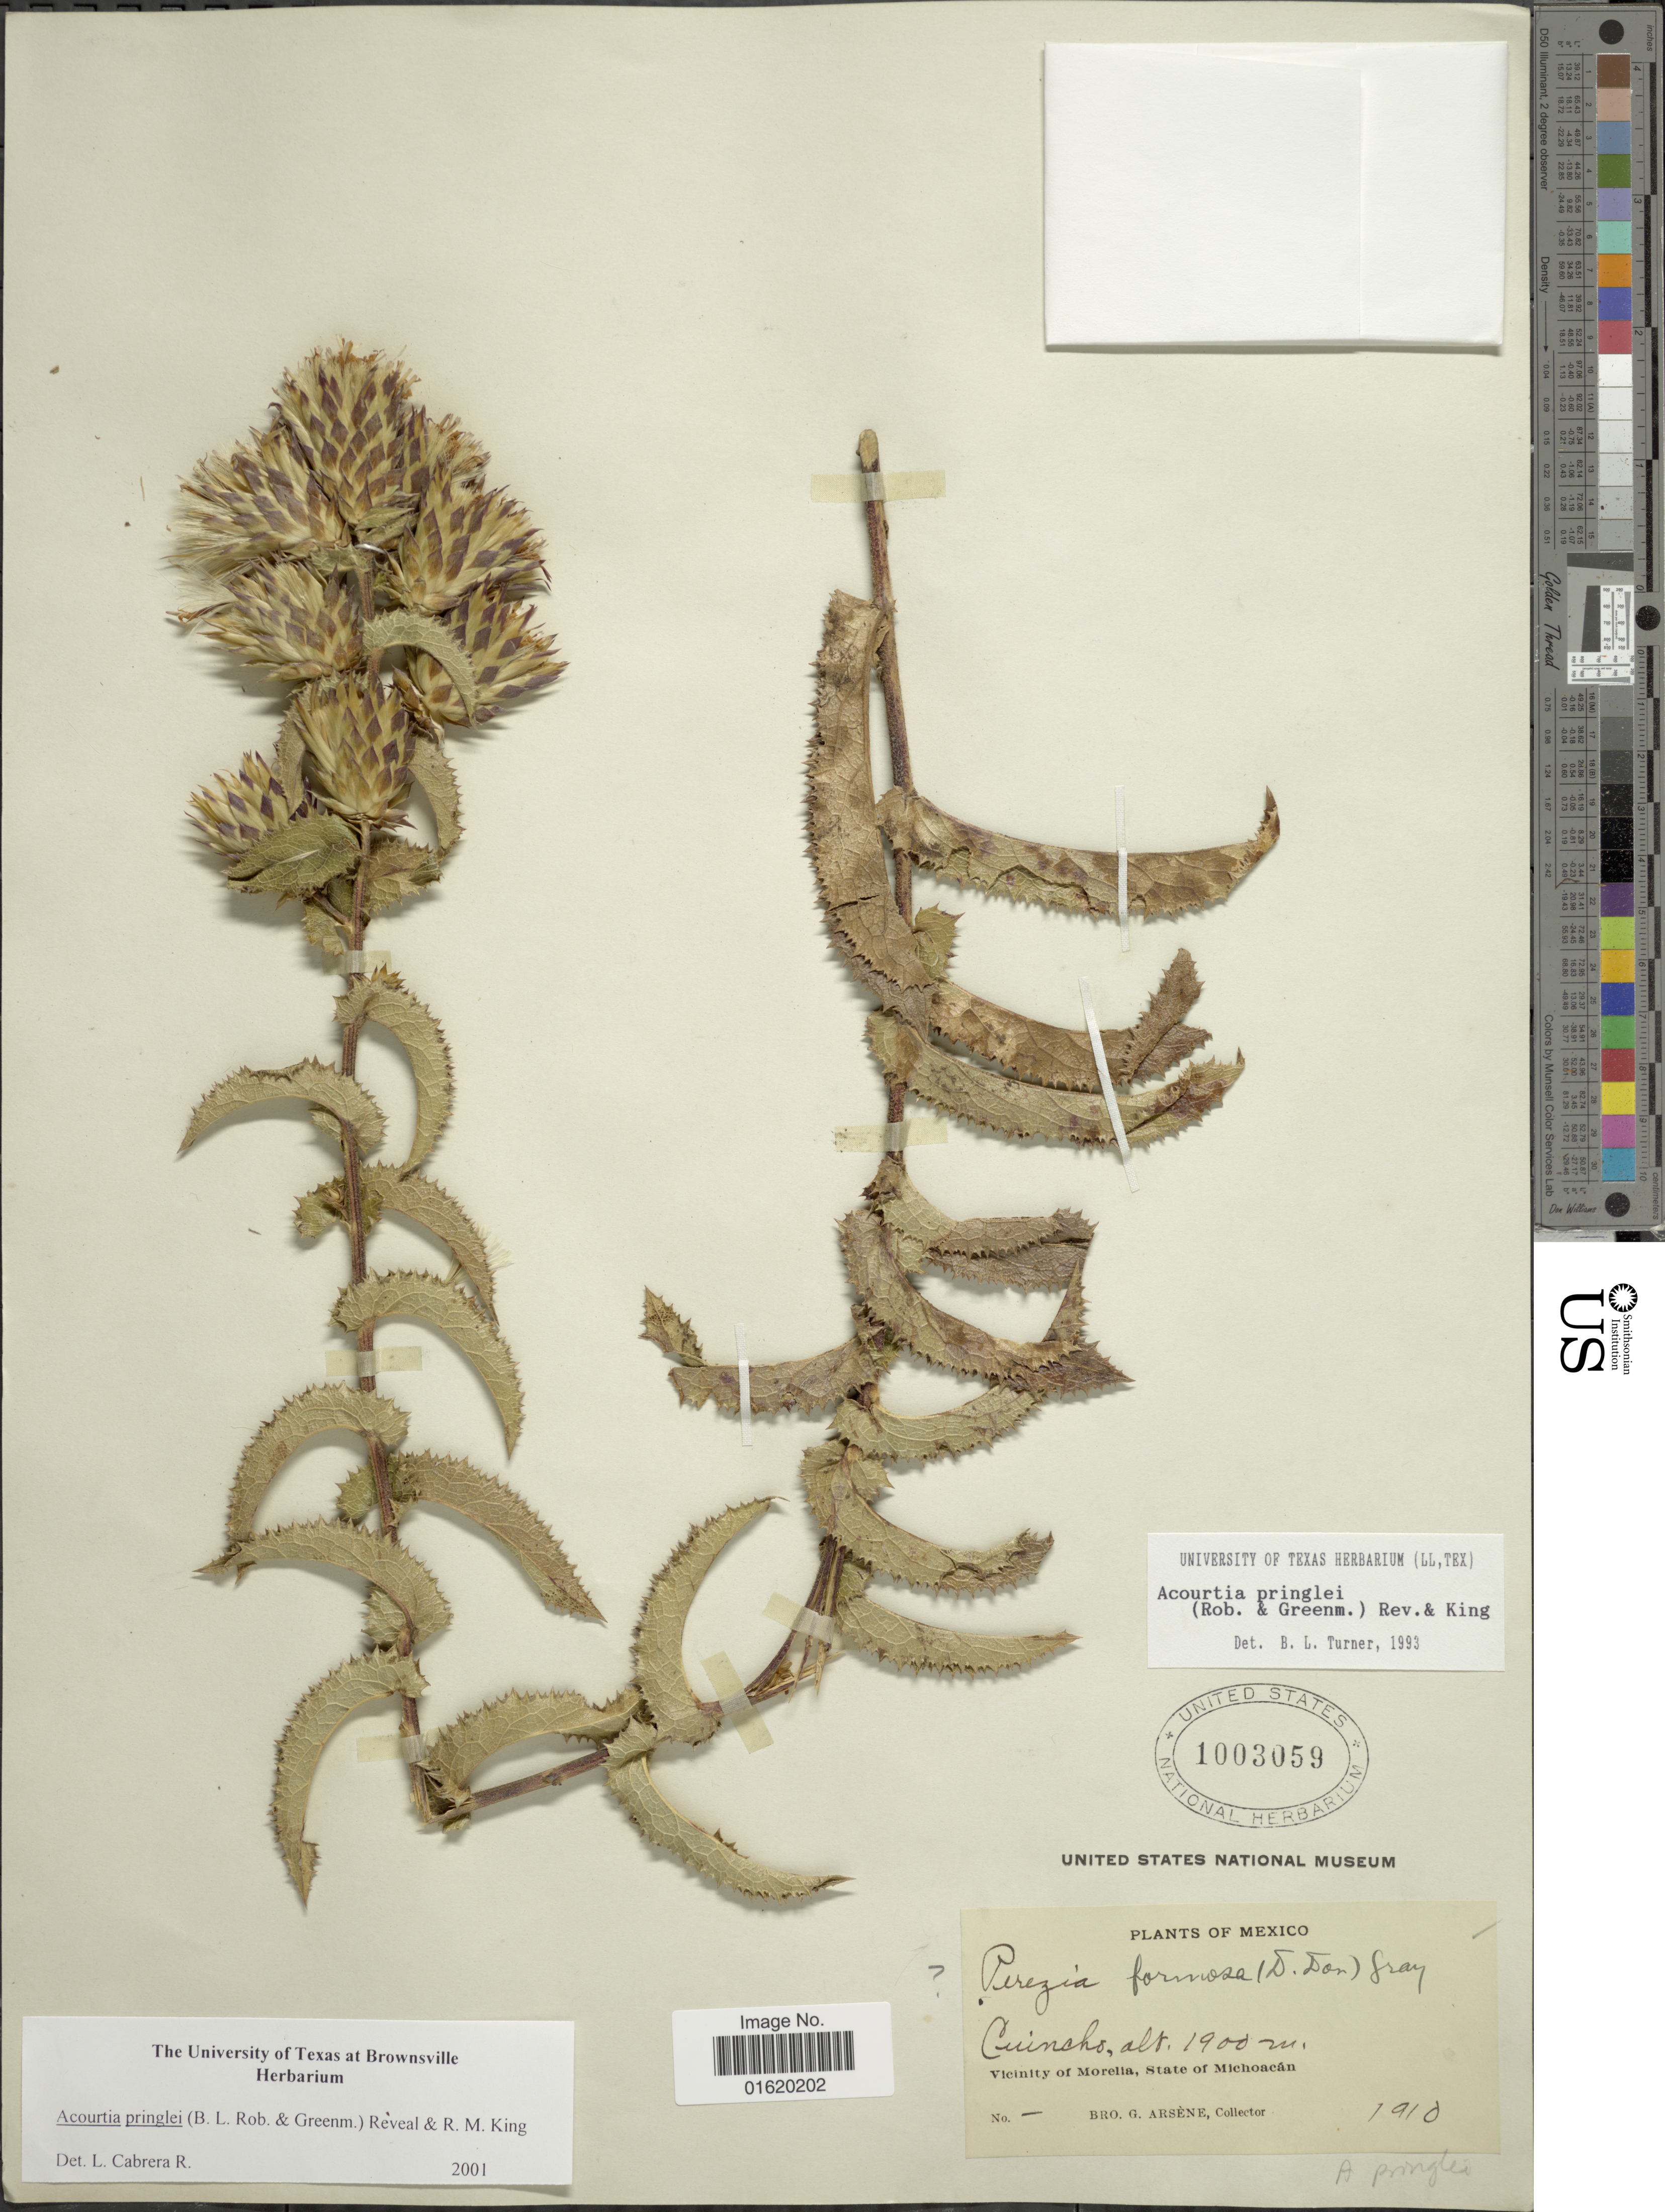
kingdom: Plantae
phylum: Tracheophyta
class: Magnoliopsida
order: Asterales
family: Asteraceae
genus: Acourtia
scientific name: Acourtia pringlei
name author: (B.L. Rob. & Greenm.) Reveal & R.M. King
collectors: Bro. G. Arsène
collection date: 1910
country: Mexico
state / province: Michoacán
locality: Cuincho, vicinity of Moreila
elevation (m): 1900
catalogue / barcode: US 1003059